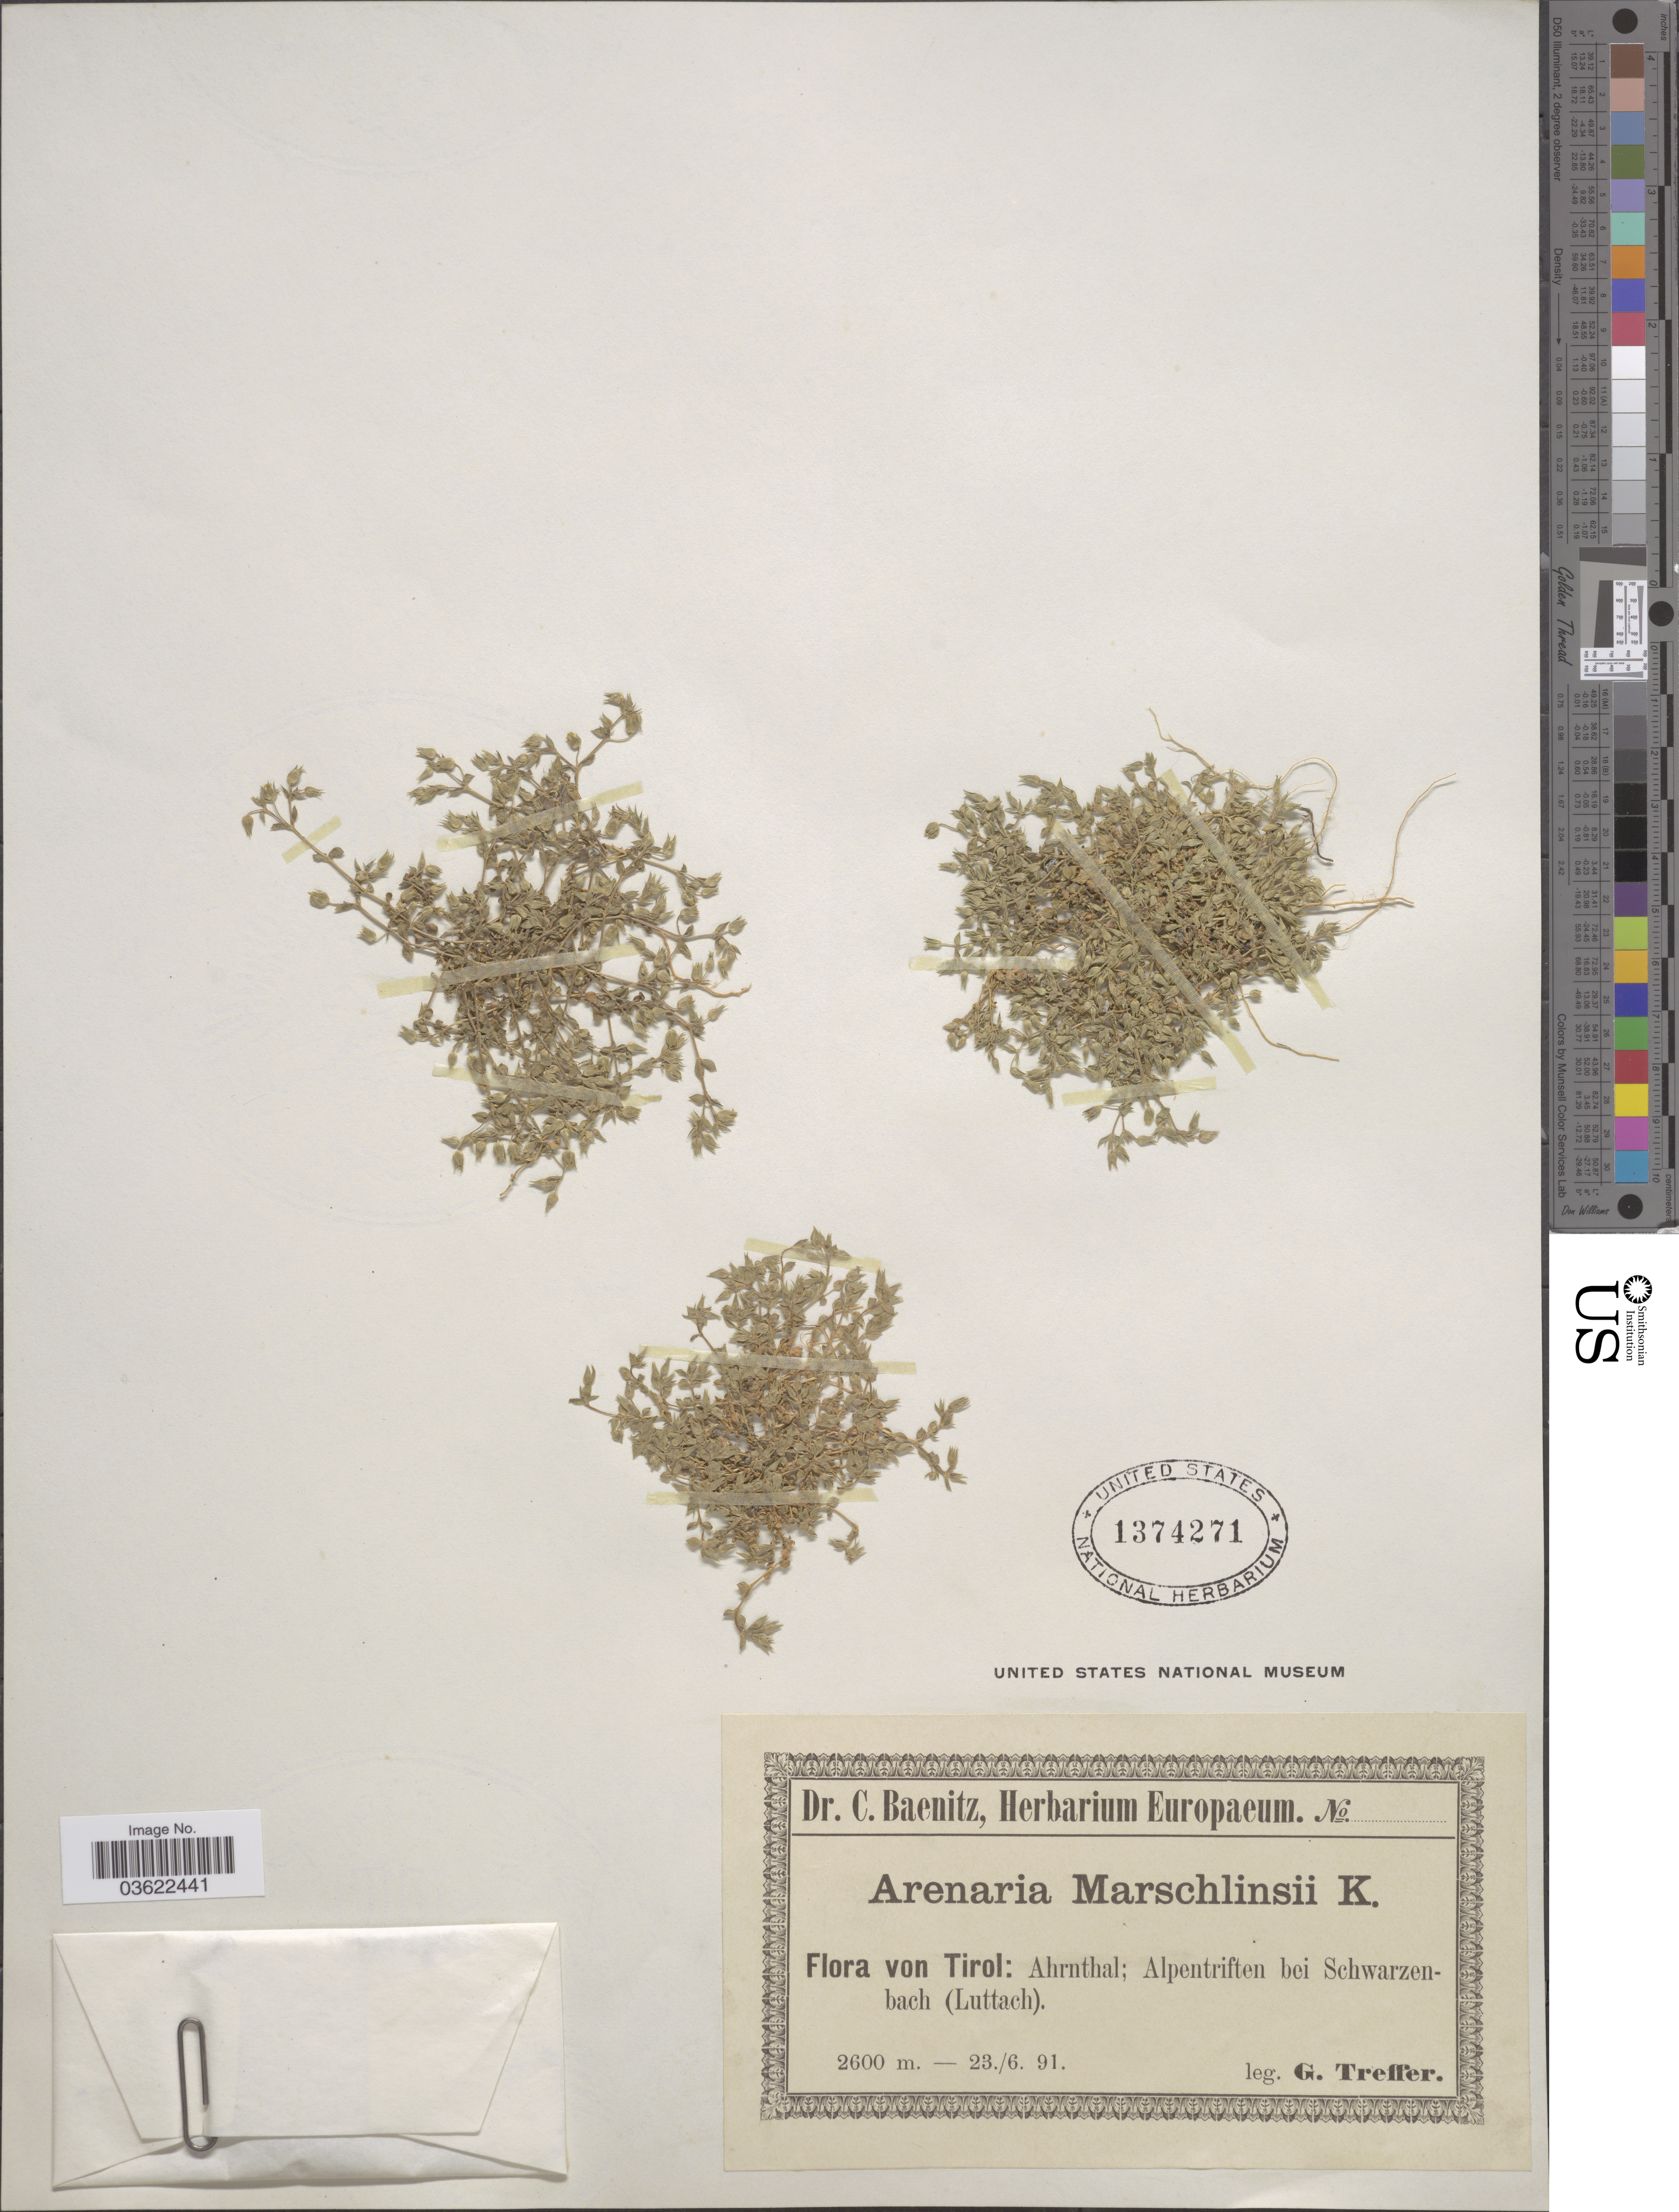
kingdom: Plantae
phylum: Tracheophyta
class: Magnoliopsida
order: Caryophyllales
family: Caryophyllaceae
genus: Arenaria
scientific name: Arenaria marschlinsii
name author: W.D.J. Koch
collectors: G. Treffer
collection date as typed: Transcribed d/m/y: 23/6/91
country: Italy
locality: Tirol: Ahrnthal; Alpentriften bei Schwarzenbach (Luttach).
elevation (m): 2600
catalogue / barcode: US 1374271